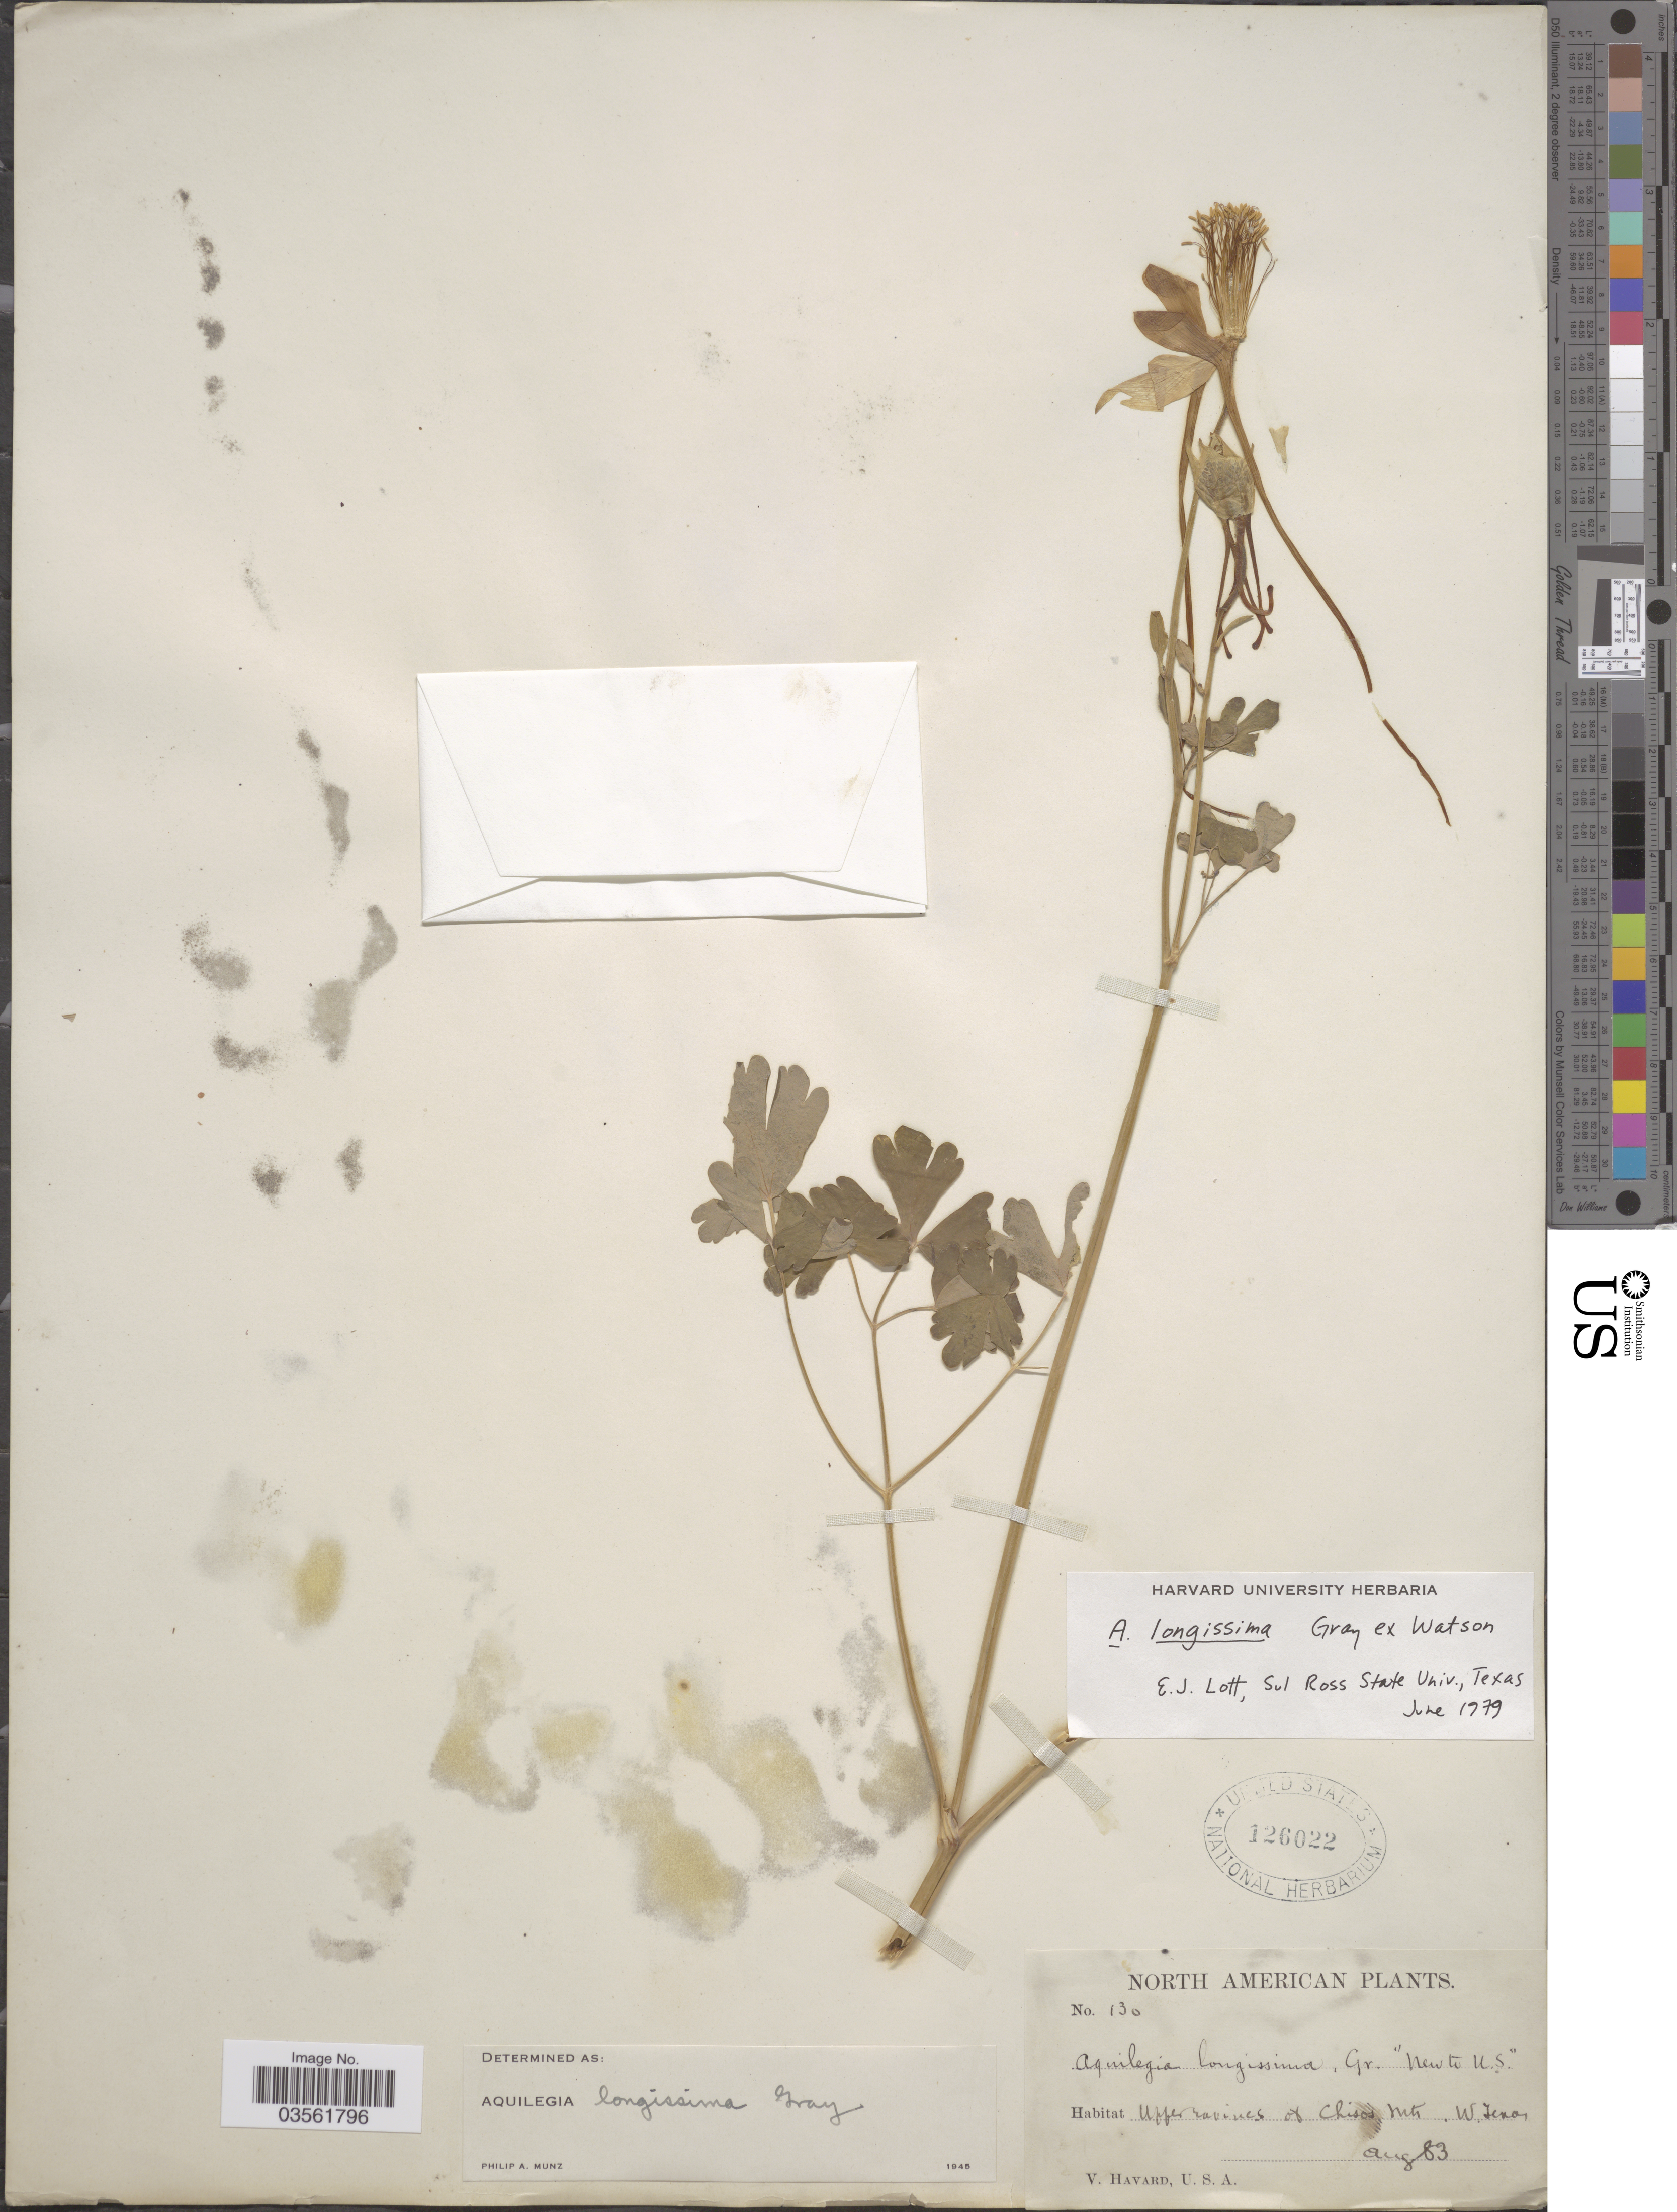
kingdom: Plantae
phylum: Tracheophyta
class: Magnoliopsida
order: Ranunculales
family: Ranunculaceae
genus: Aquilegia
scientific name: Aquilegia longissima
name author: A. Gray ex S. Watson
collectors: V. Havard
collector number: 130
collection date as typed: Transcribed d/m/y: /8/83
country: United States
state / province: Texas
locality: Upper ravines of Chisos Mts. W. Texas.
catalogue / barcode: US 126022